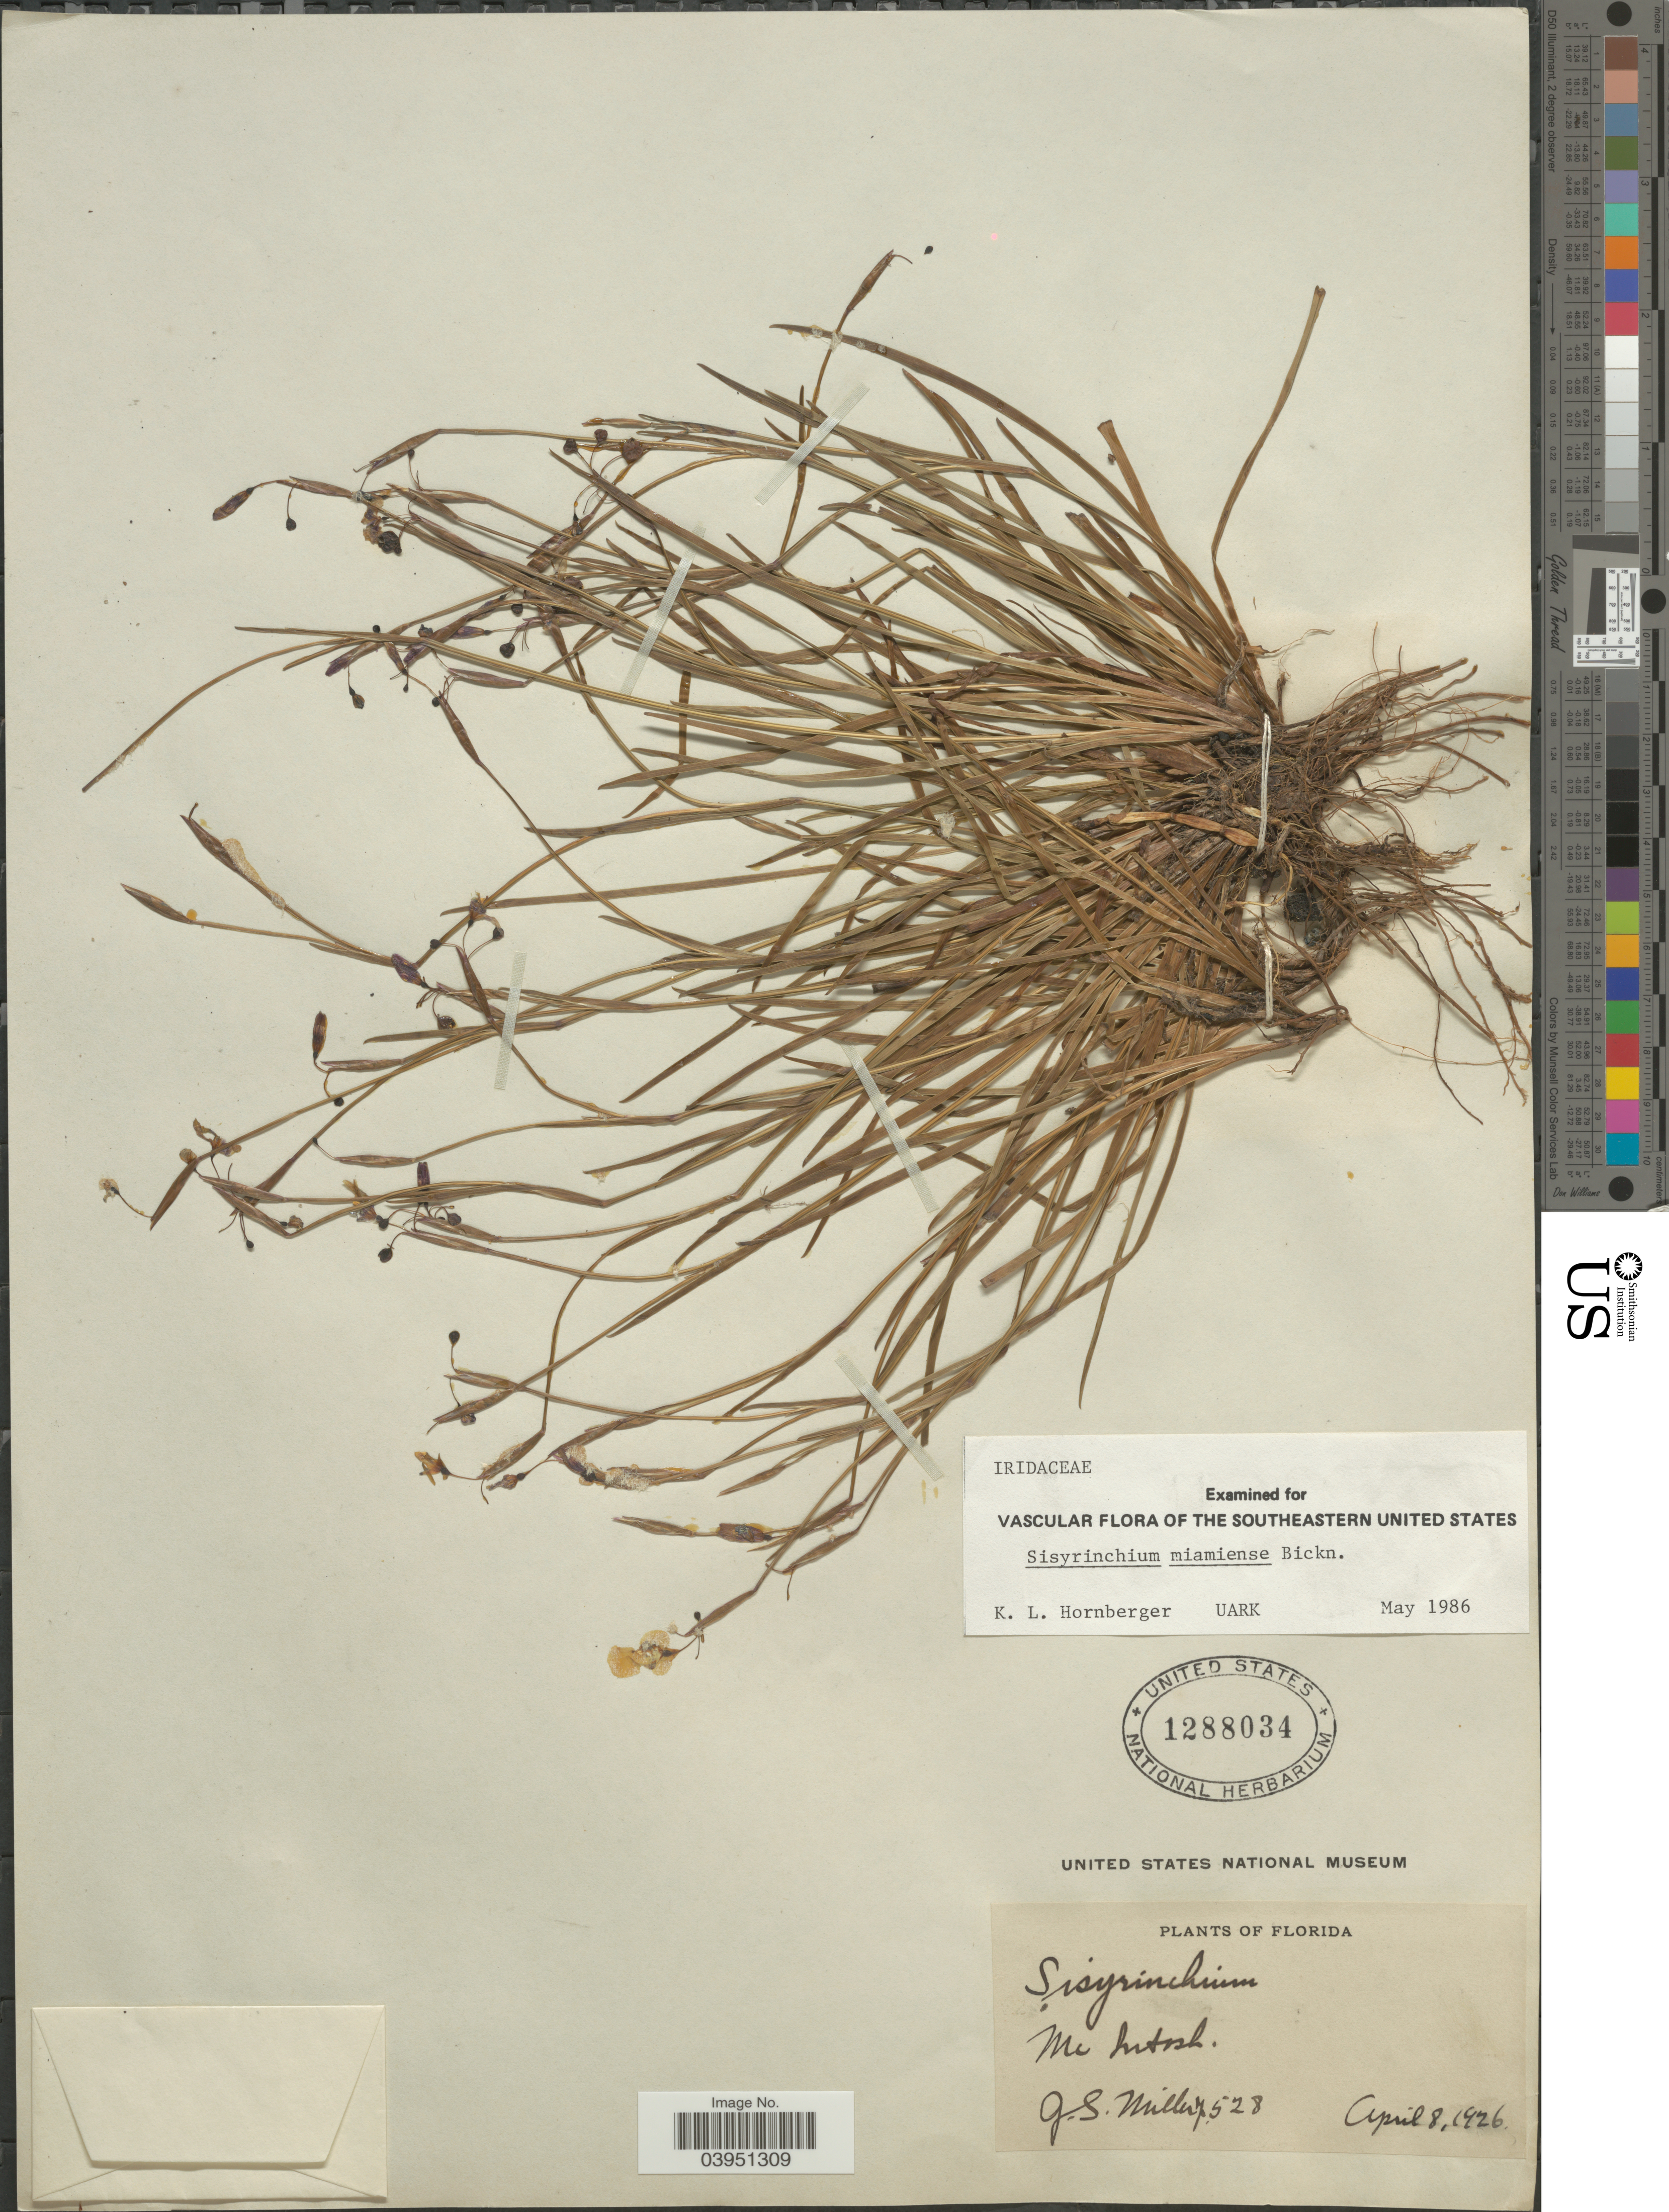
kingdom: Plantae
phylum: Tracheophyta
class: Liliopsida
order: Asparagales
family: Iridaceae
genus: Sisyrinchium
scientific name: Sisyrinchium miamiense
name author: E.P. Bicknell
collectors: G. S. Miller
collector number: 528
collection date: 1926-04-08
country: United States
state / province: Florida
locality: Mc Intosh.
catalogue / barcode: US 1288034